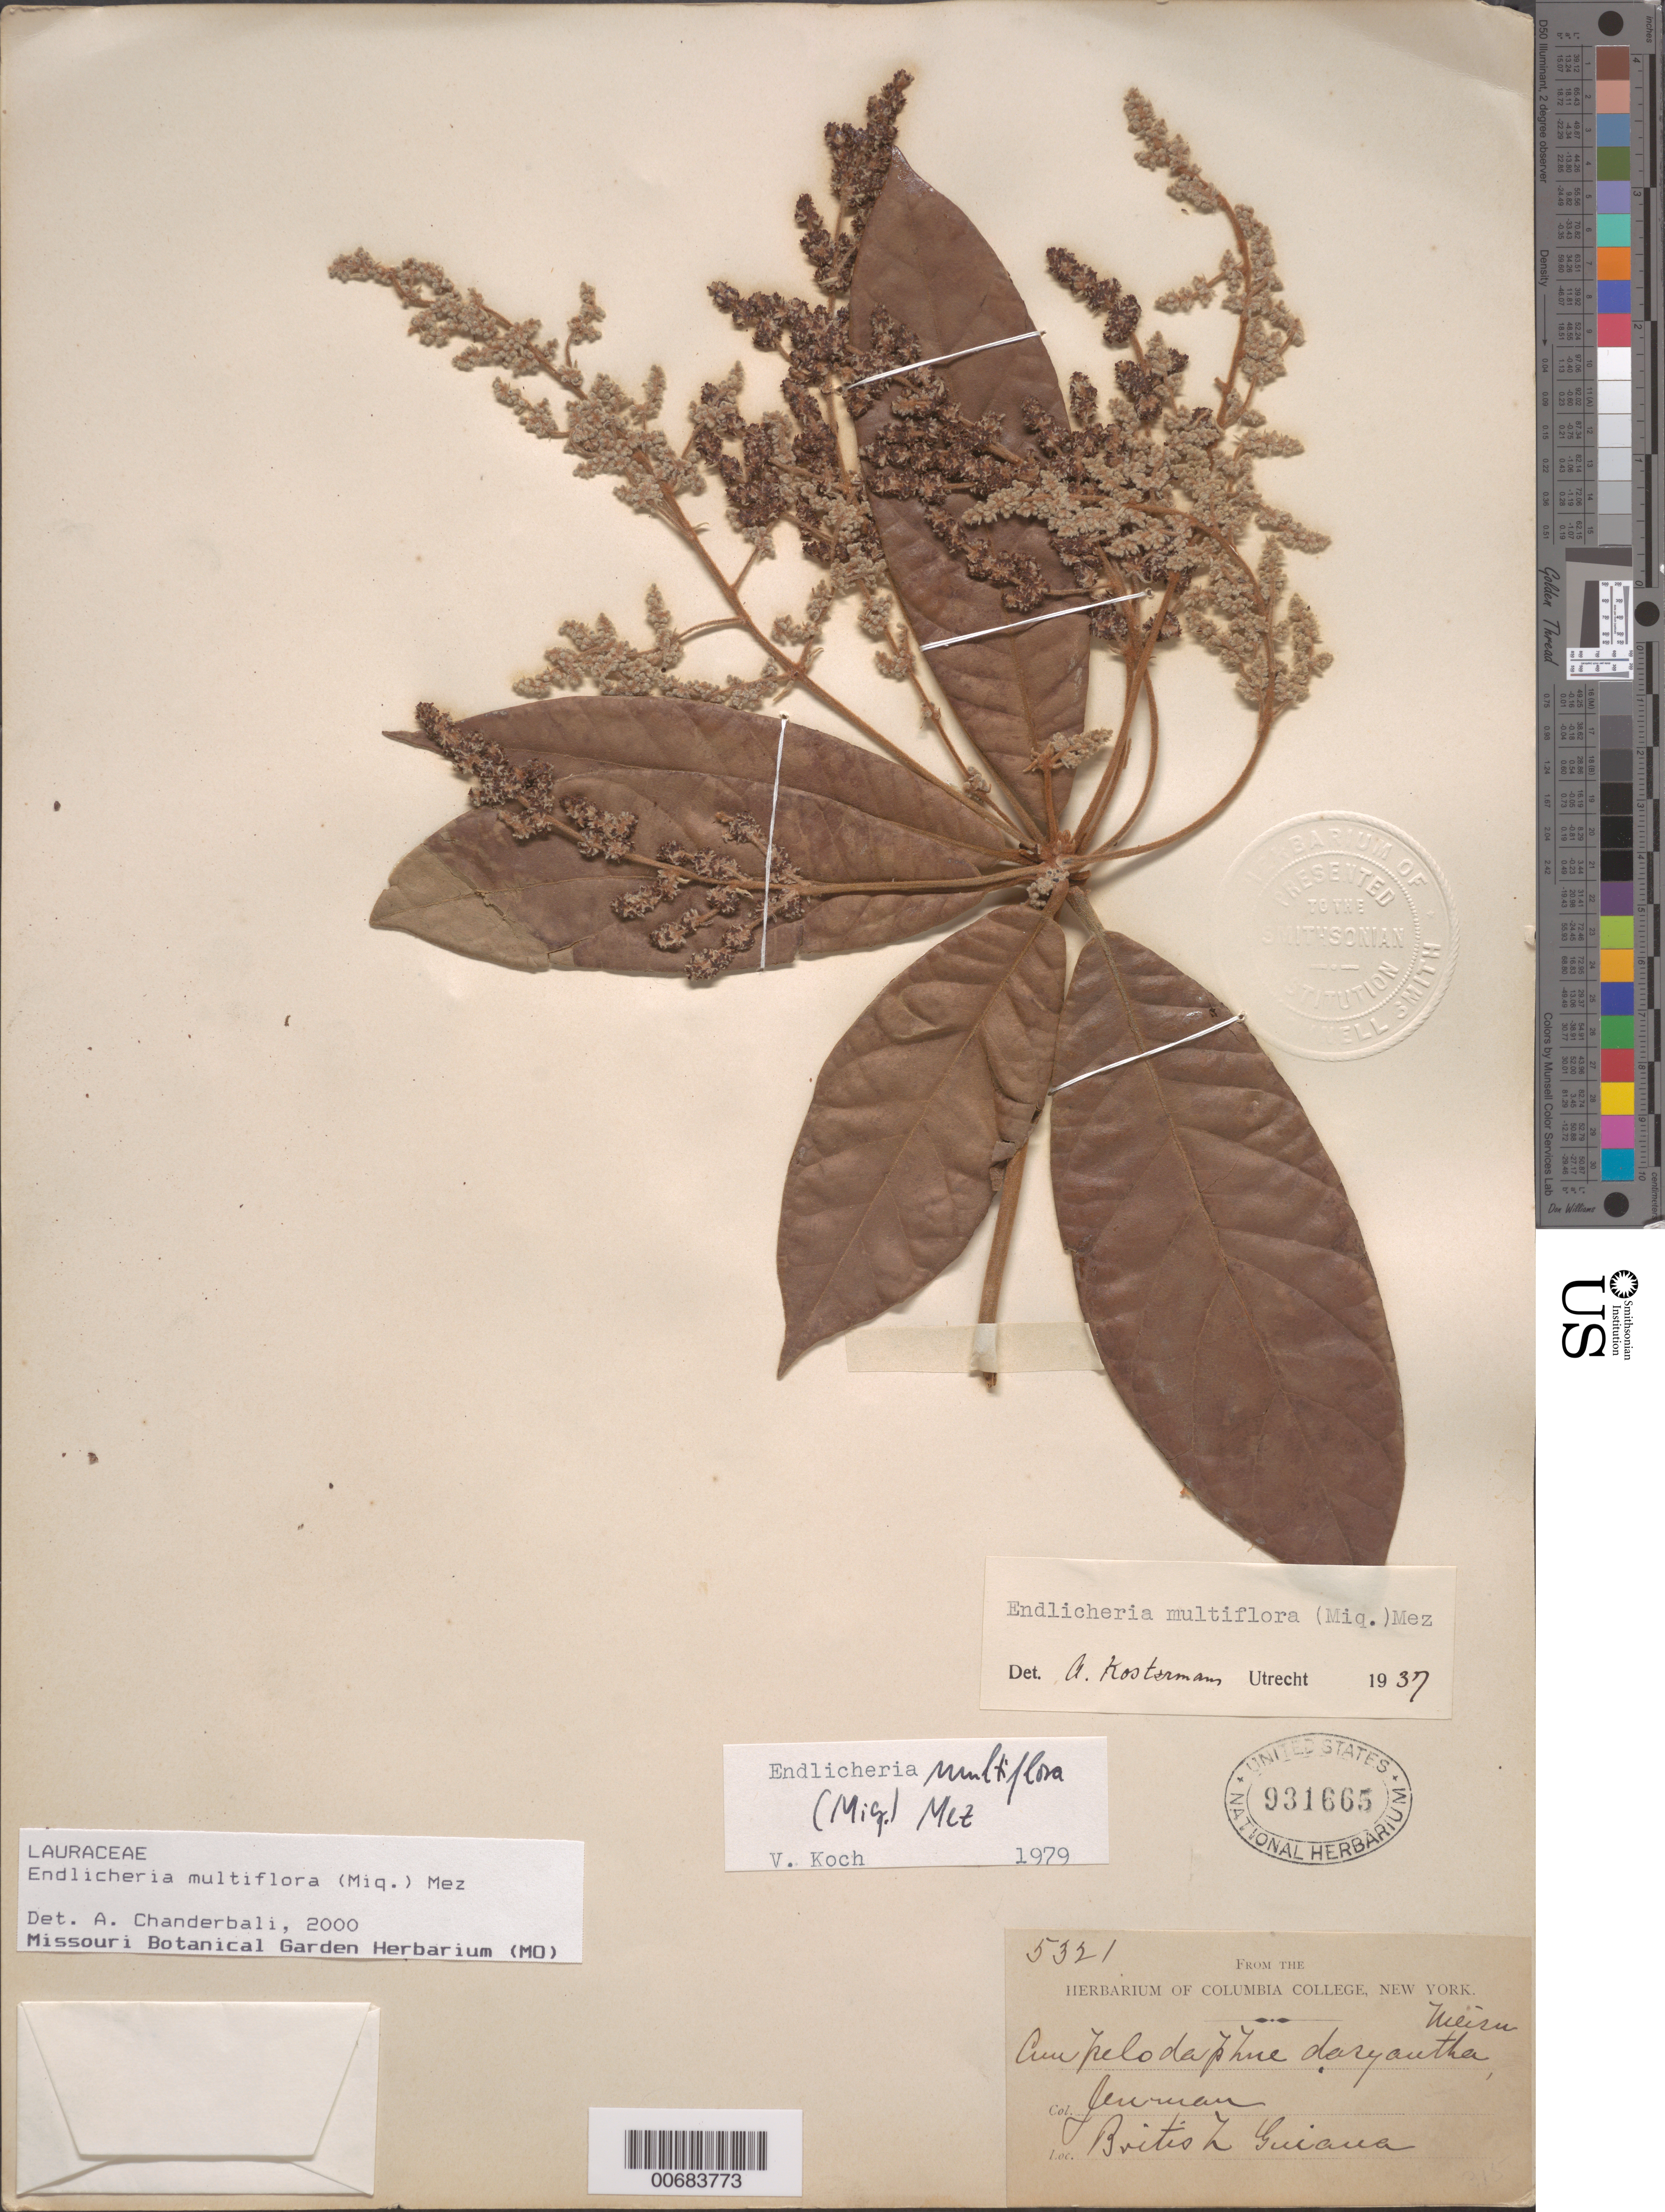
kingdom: Plantae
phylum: Tracheophyta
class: Magnoliopsida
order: Laurales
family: Lauraceae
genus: Endlicheria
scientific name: Endlicheria mulitflora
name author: (Micx.) Mez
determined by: Chanderbali, Andre Shashi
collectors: G. S. Jenman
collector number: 5321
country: Guyana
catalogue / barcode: US 931665